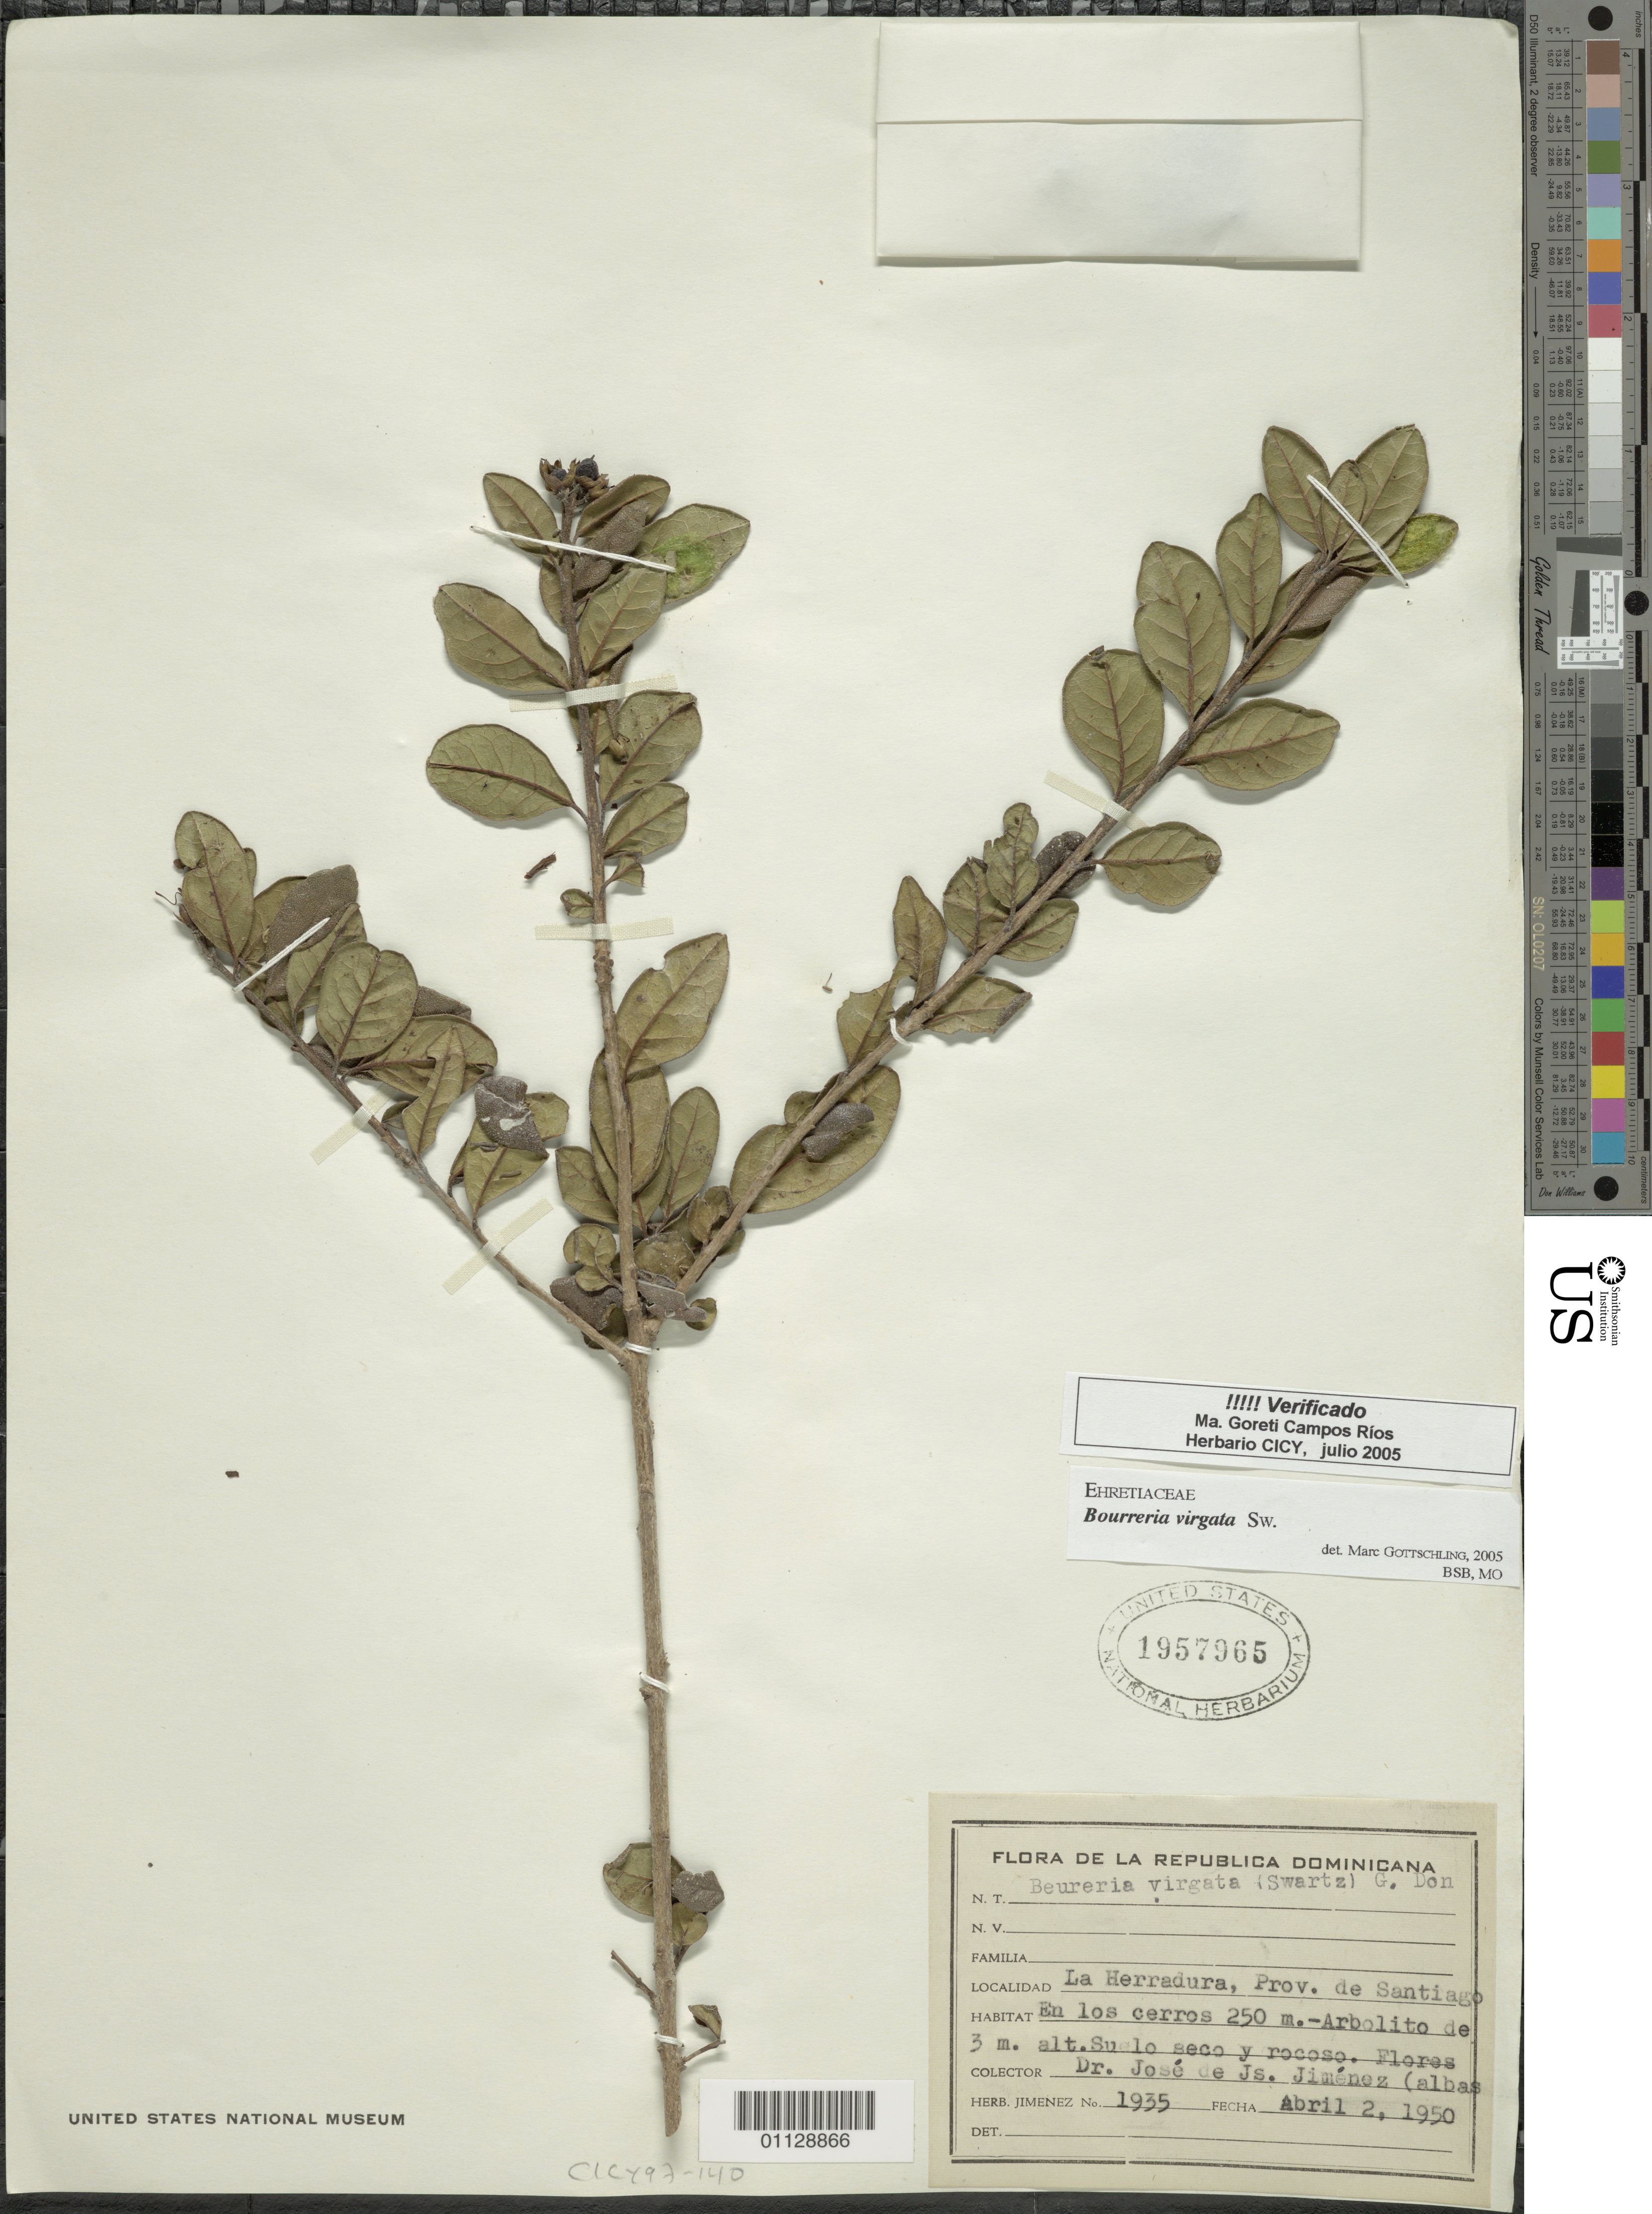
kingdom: Plantae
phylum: Tracheophyta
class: Magnoliopsida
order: Boraginales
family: Ehretiaceae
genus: Bourreria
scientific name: Bourreria virgata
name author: (Sw.) G. Don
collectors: J. J. Jiménez Almonte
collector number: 1935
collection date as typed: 02 Apr 1950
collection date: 1950-04-02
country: Dominican Republic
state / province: Santiago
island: Hispaniola I.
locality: In the dry and rocky soil, In the hills 250 m, La Herradura, Prov. de Santiago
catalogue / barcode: US 1957965